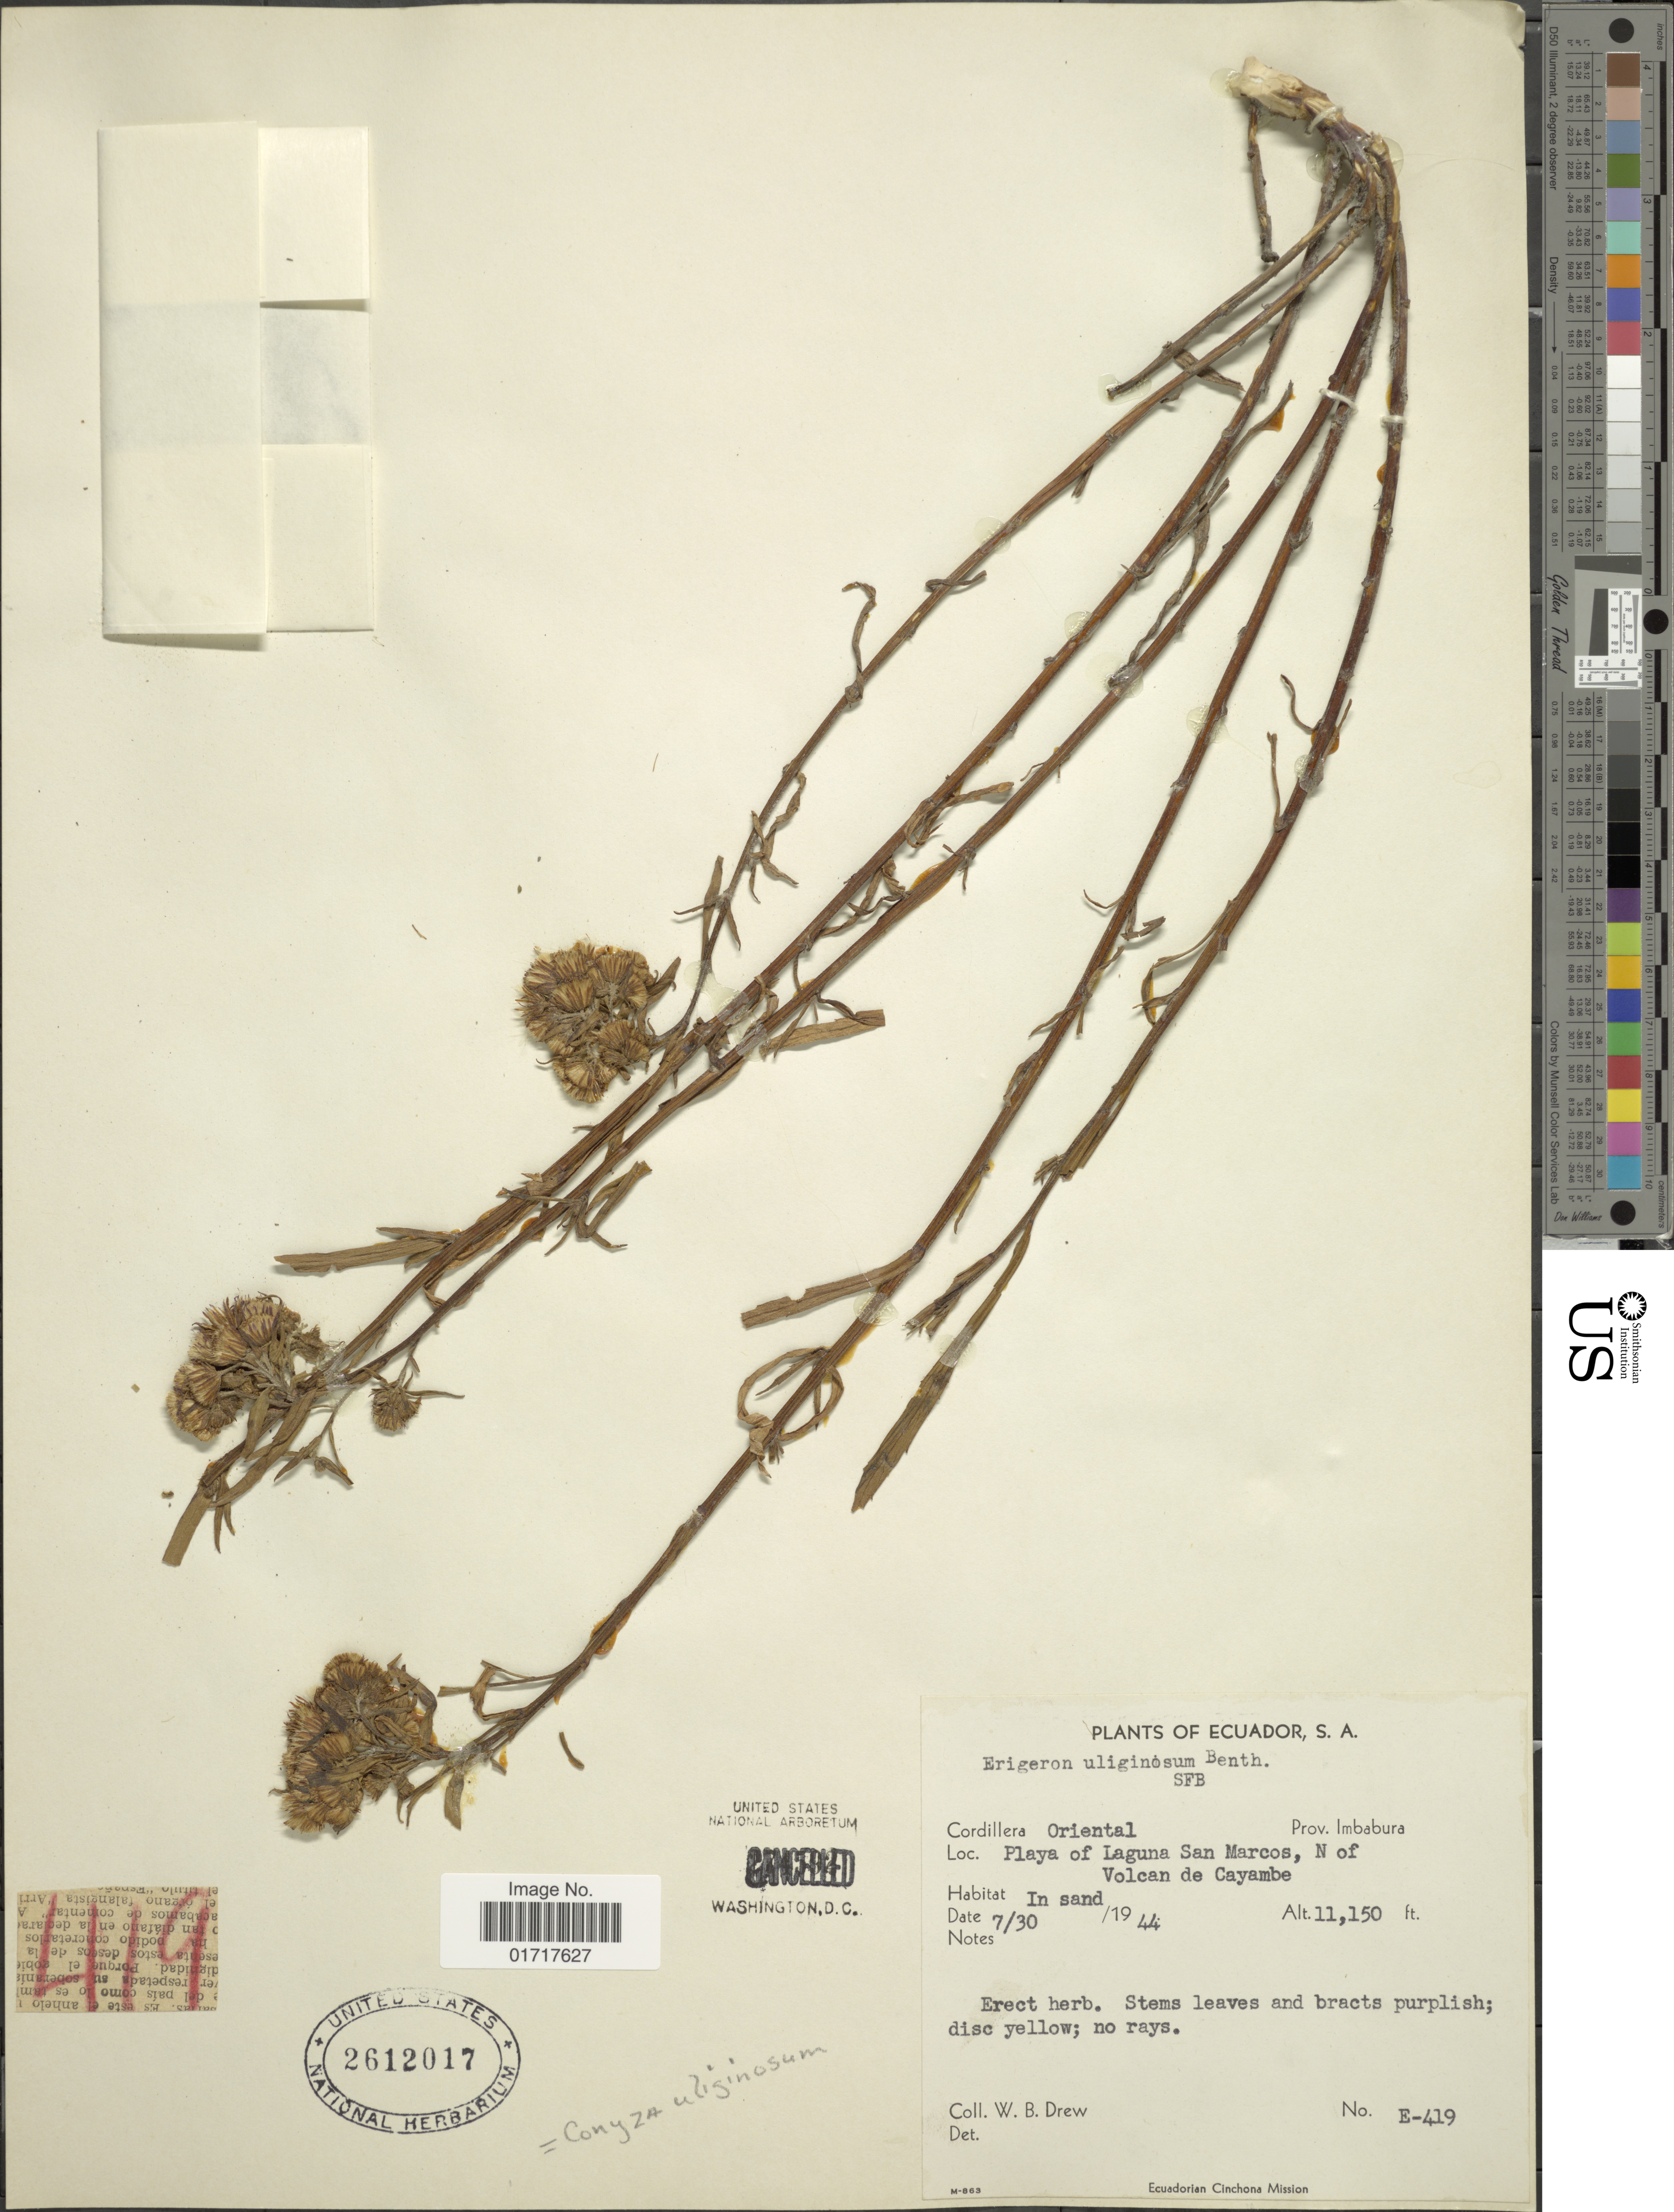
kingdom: Plantae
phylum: Tracheophyta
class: Magnoliopsida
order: Asterales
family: Asteraceae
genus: Conyza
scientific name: Conyza uliginosa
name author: (Benth.) Cuatrec.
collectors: W. B. Drew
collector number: E-419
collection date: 1944-07-30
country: Ecuador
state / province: Imbabura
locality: Prov. Imbabura. Cordillera Oriental, Playa of Laguna San Marcos, N of Volcan de Cayambe.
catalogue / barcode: US 2612017